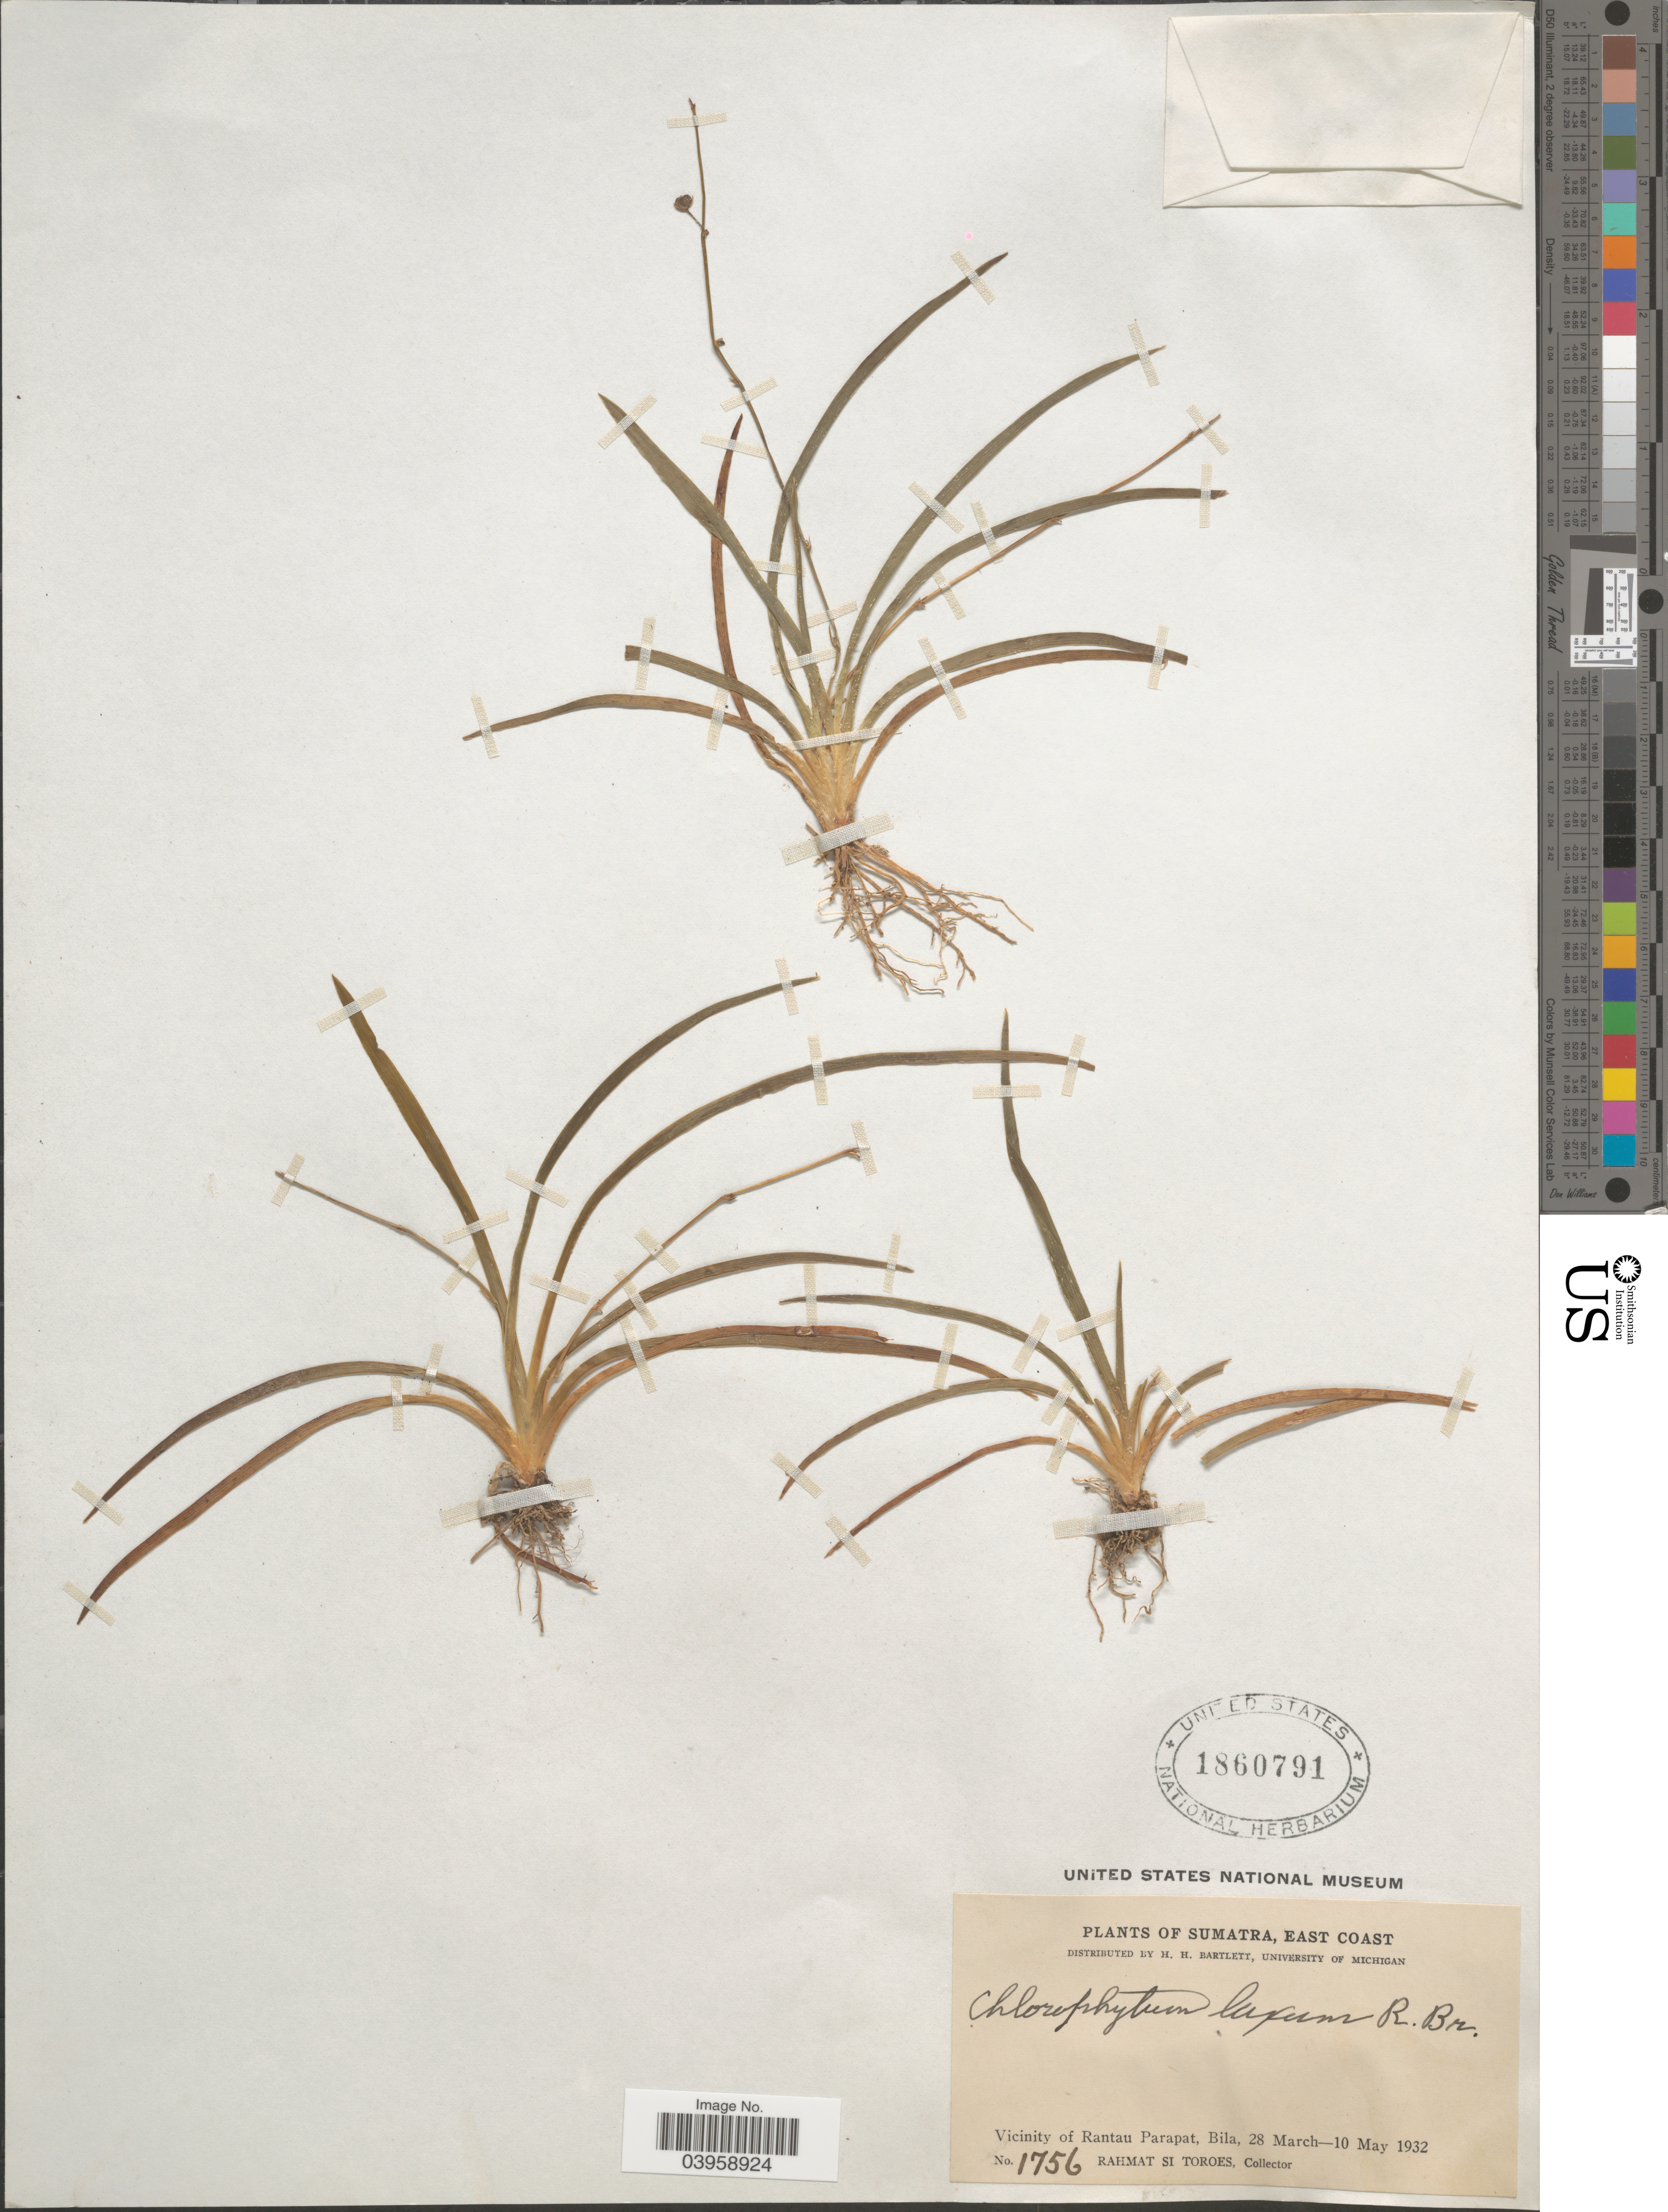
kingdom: Plantae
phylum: Tracheophyta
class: Liliopsida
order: Asparagales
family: Asparagaceae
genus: Chlorophytum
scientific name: Chlorophytum laxum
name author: R. Br.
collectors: Rahmat Si Boeea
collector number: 1756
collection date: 1932-03-28/1932-05-10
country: Indonesia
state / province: Sumatra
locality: East Coast. Vicinity of Rantau Parapat, Bila.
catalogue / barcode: US 1860791